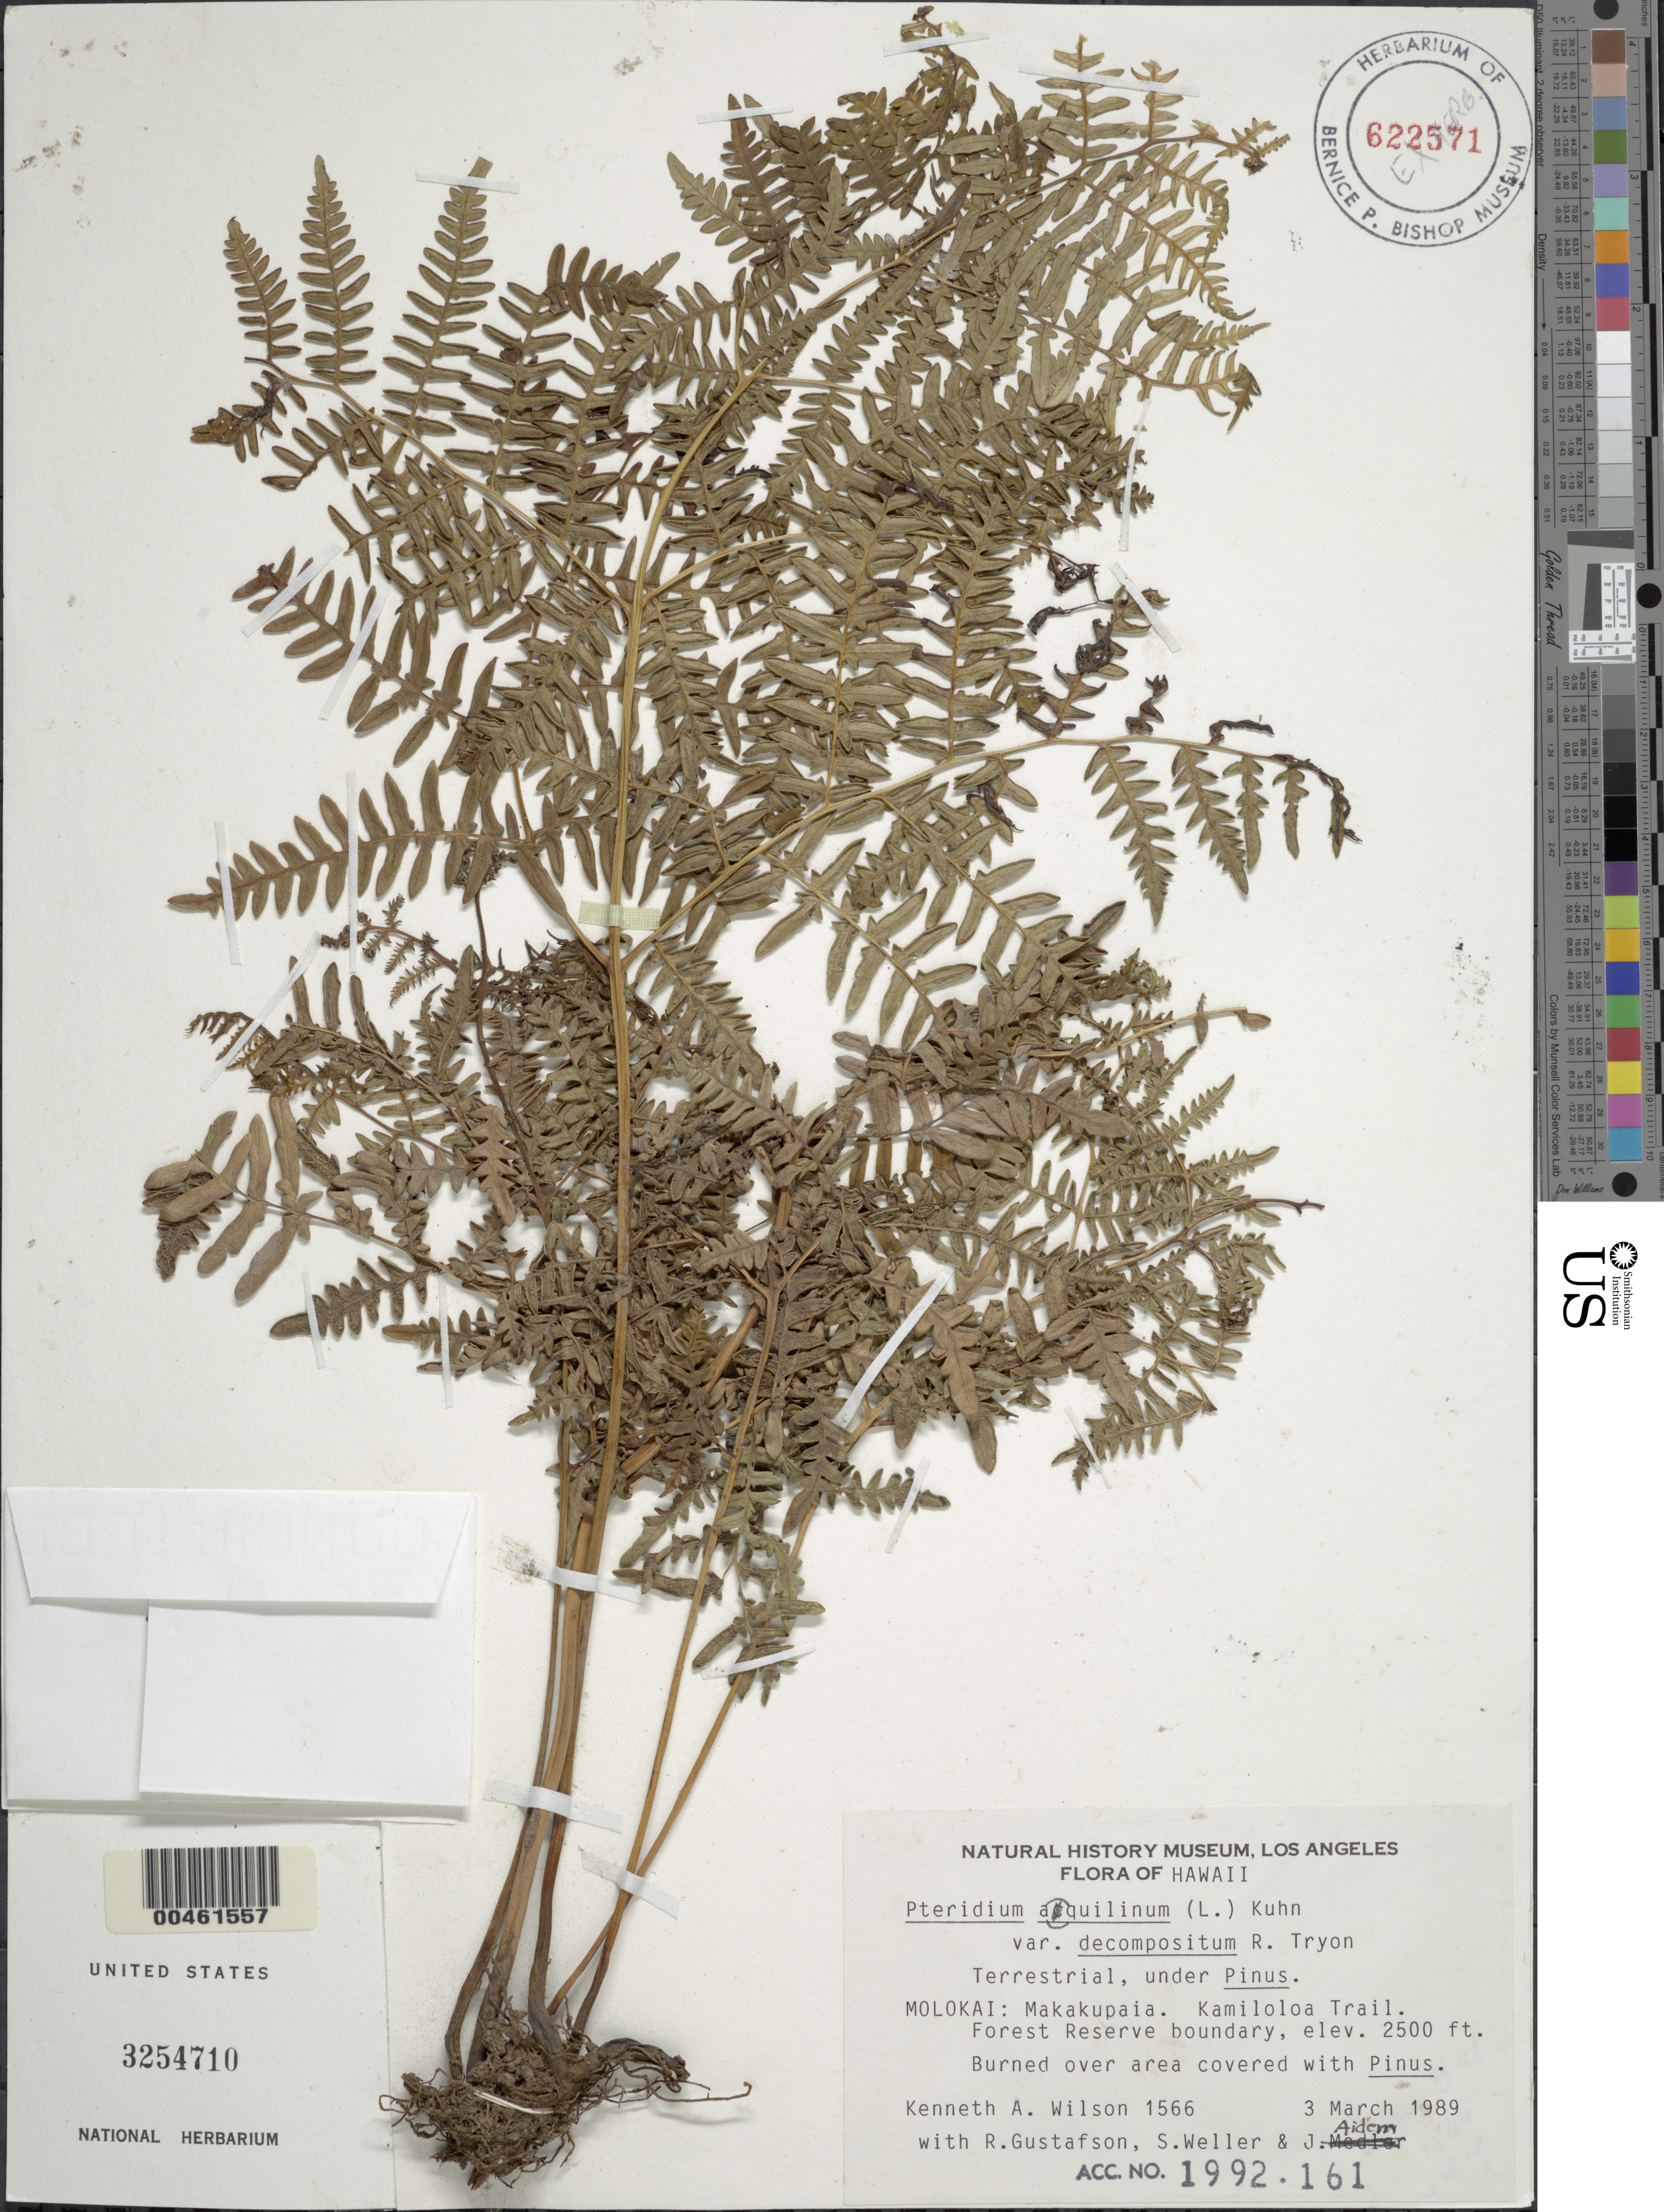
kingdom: Plantae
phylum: Tracheophyta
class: Polypodiopsida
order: Polypodiales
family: Dennstaedtiaceae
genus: Pteridium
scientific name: Pteridium aquilinum subsp. decompositum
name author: (Gaudich.) Lamoureux & J.A. Thomson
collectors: K. A. Wilson, R. Gustafson, S. G. Weller & J. Aidem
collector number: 1566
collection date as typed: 3 Mar 1989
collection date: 1989-03-03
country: United States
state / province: Hawaii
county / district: Maui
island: Moloka'i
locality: Makakupaia. Kamiloloa Trail. Forest Reserve boundary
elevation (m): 762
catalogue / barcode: US 3254710